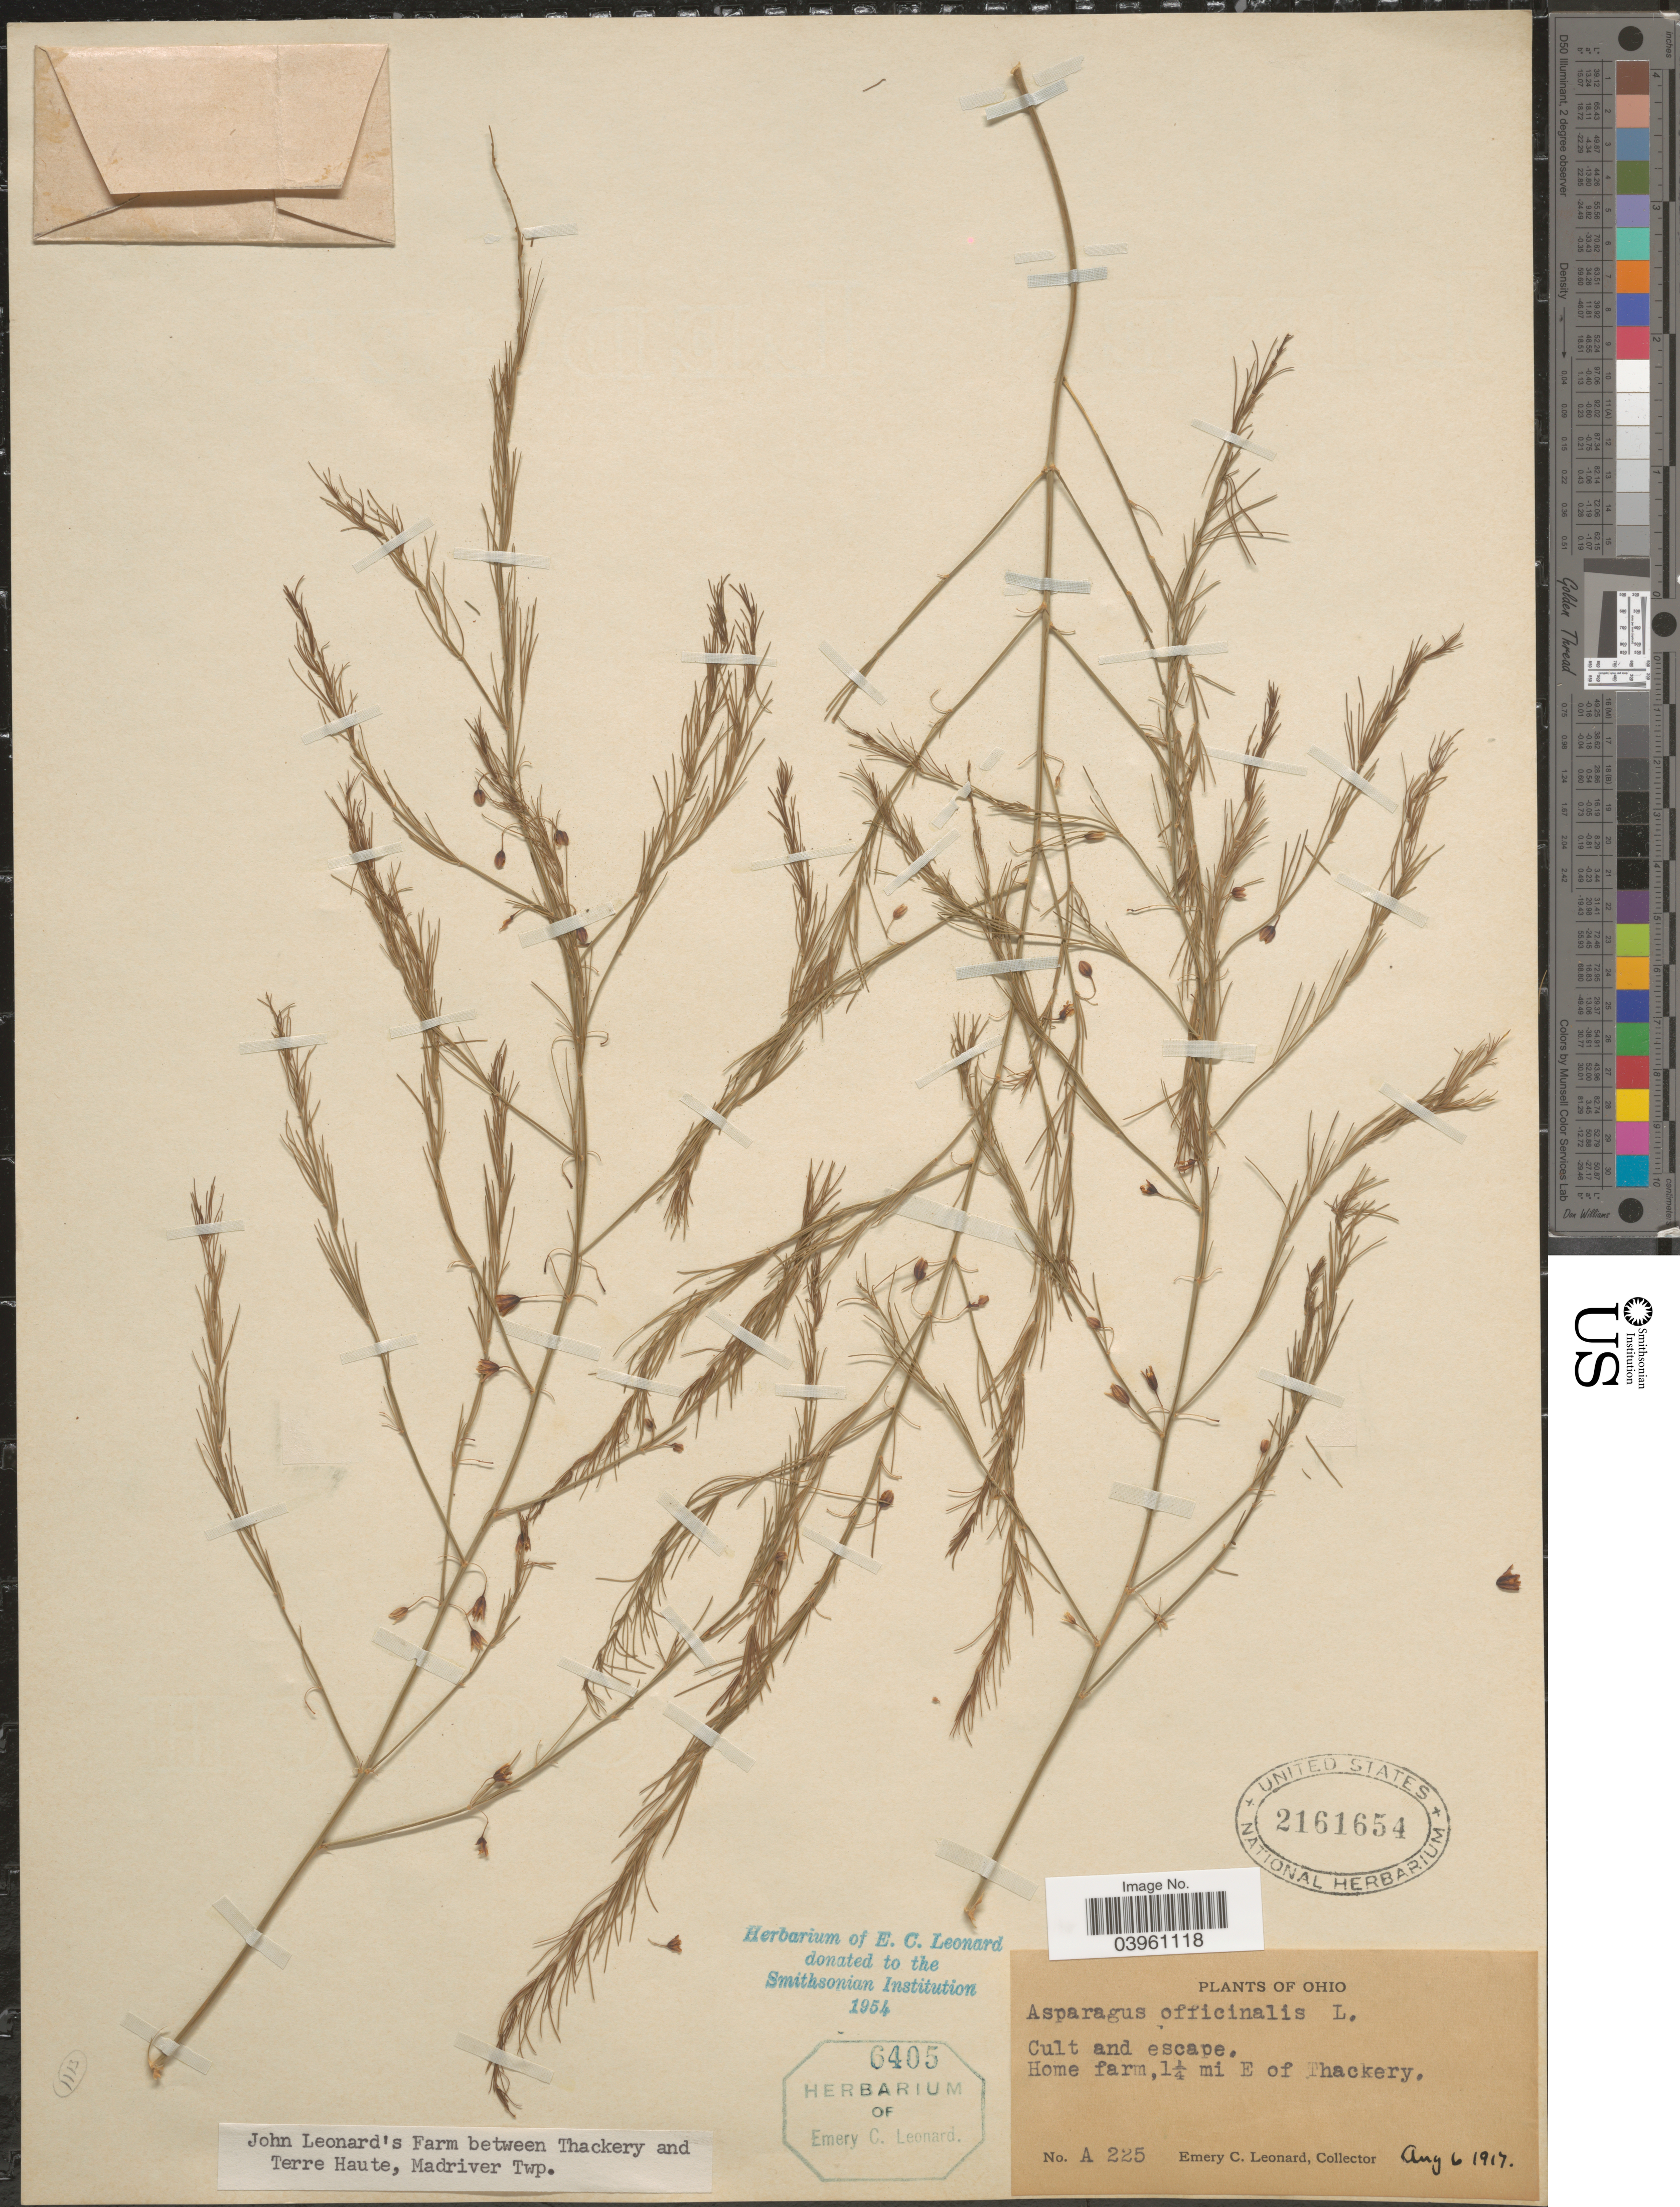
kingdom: Plantae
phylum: Tracheophyta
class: Liliopsida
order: Asparagales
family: Asparagaceae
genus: Asparagus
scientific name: Asparagus officinalis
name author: L.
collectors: E. C. Leonard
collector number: A225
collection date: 1917-08-06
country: United States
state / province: Ohio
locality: Home farm, 1¼ mi E of Thackery.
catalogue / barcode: US 2161654